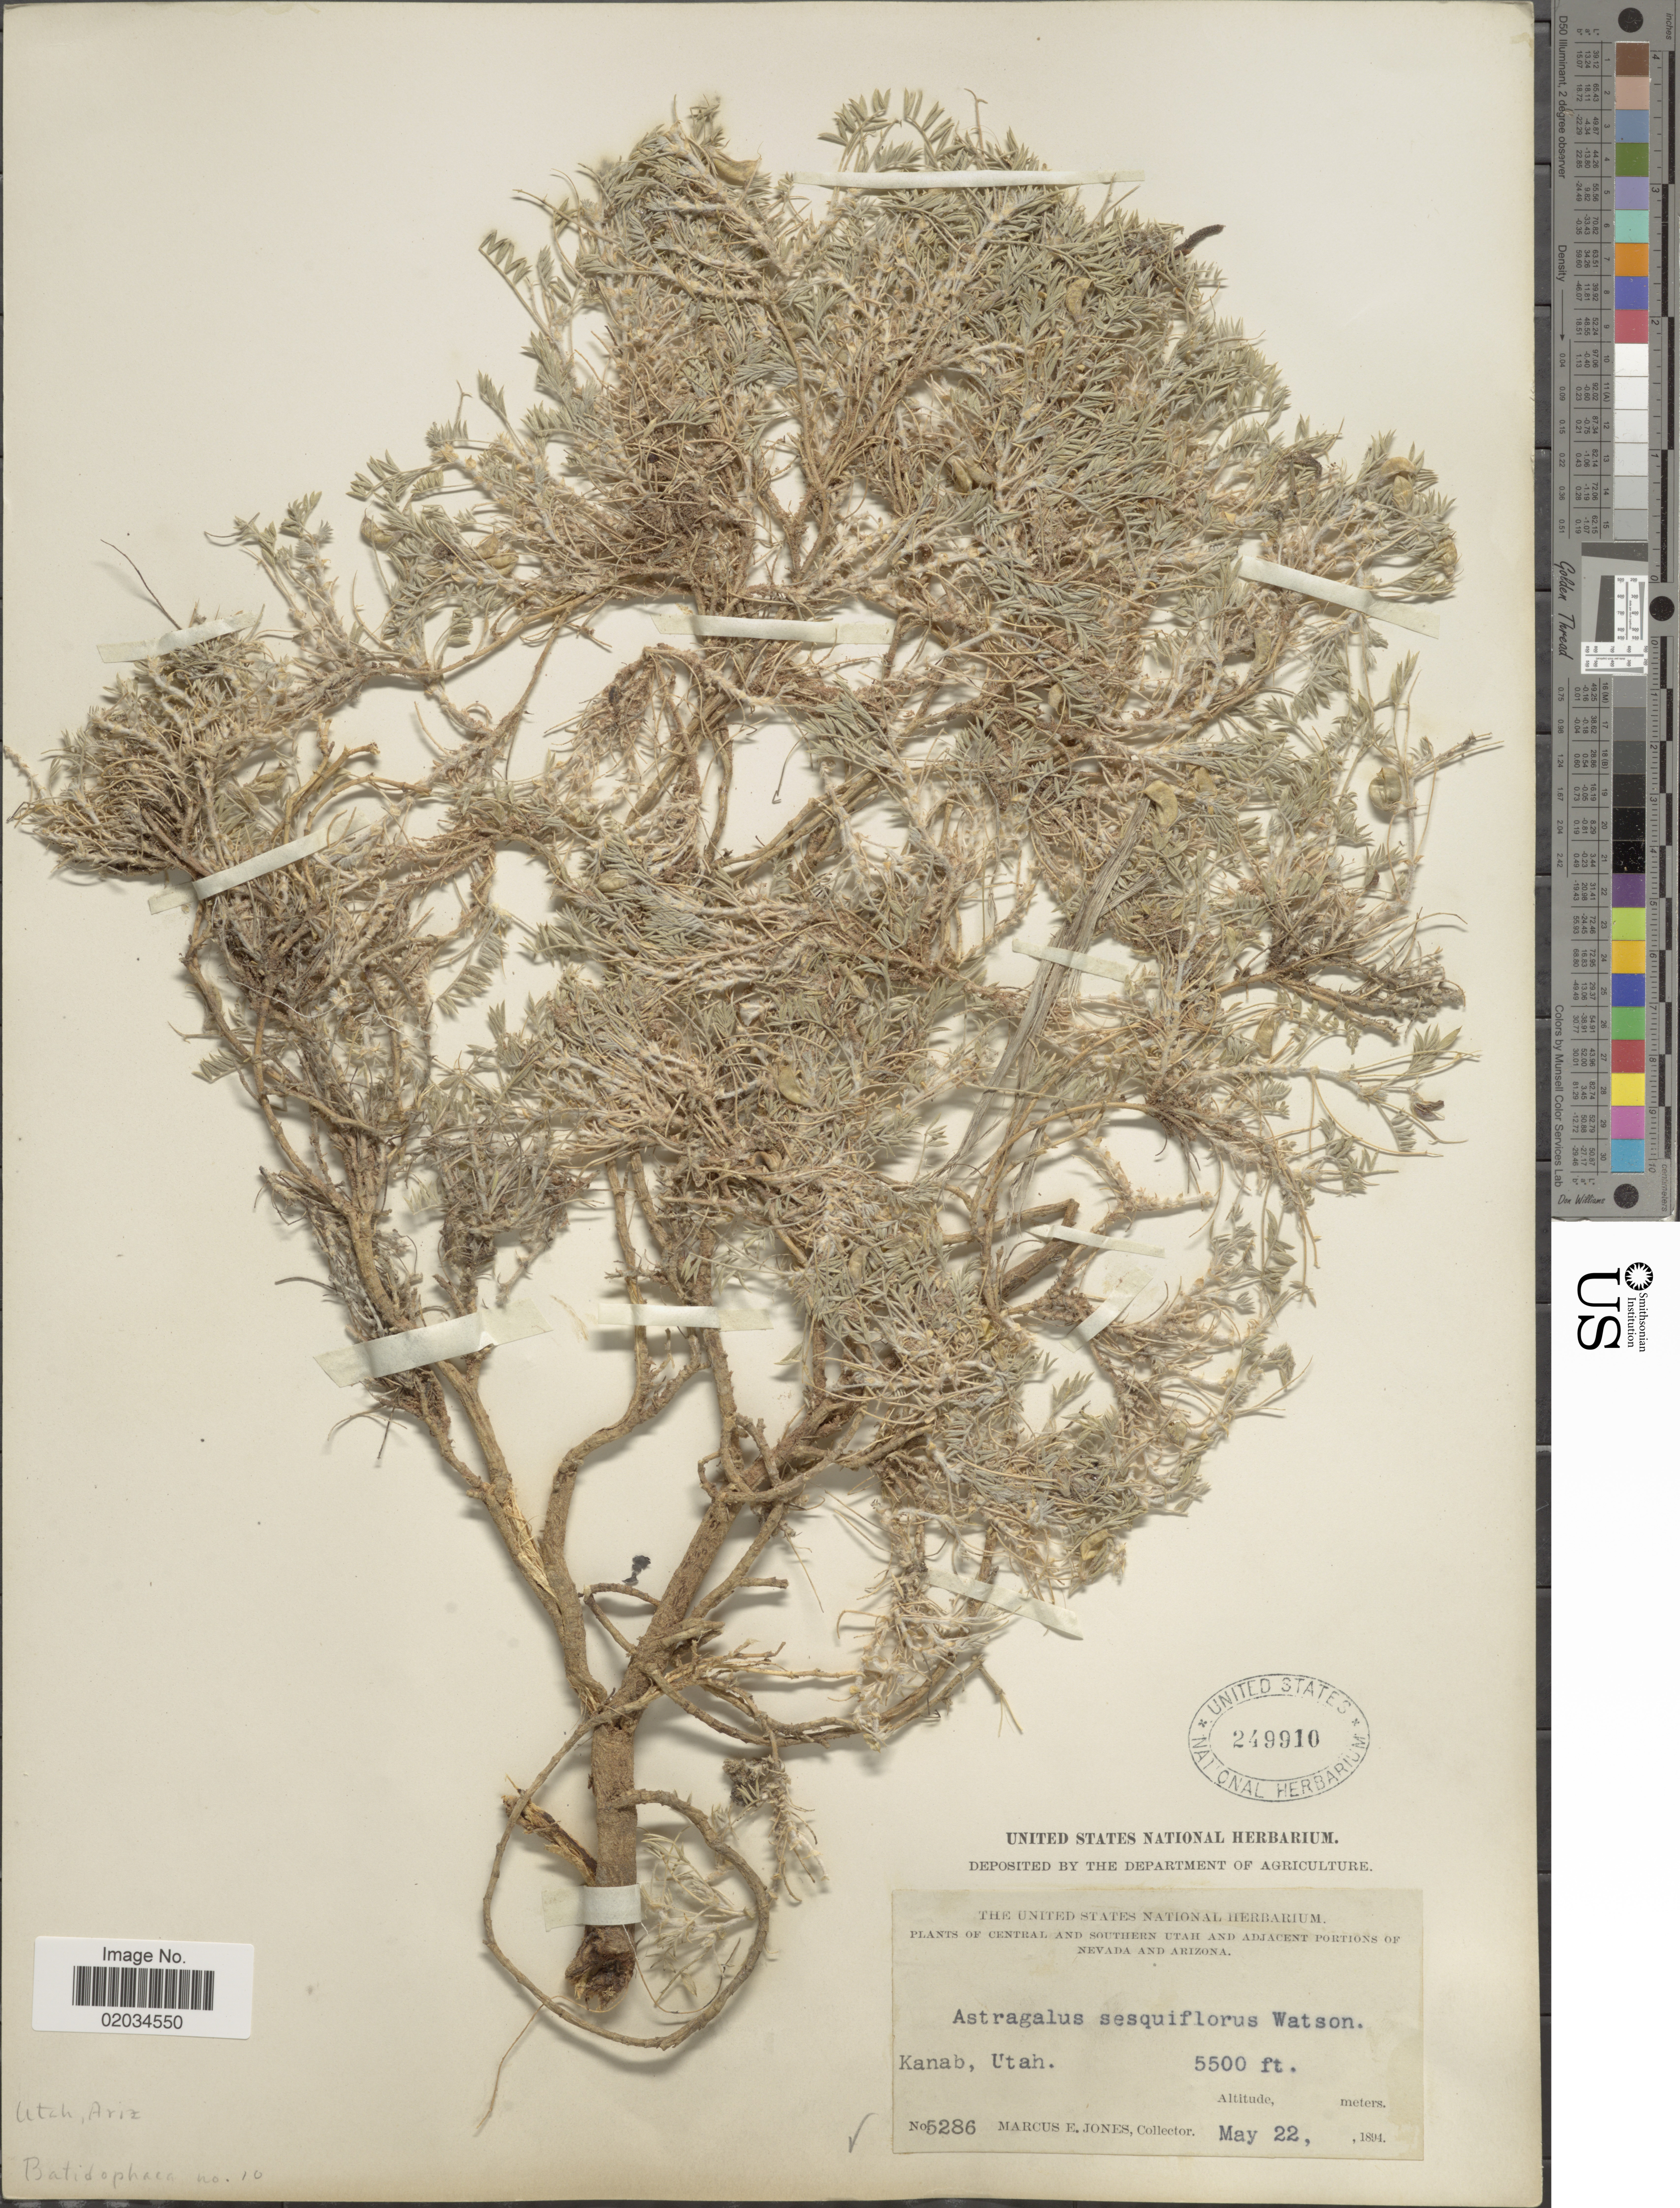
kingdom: Plantae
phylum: Tracheophyta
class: Magnoliopsida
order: Fabales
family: Fabaceae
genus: Astragalus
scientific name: Astragalus sesquiflorus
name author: S. Watson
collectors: M. E. Jones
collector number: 5286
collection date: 1894-05-22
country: United States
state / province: Utah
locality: Kanab.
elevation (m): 1676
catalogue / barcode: US 249910